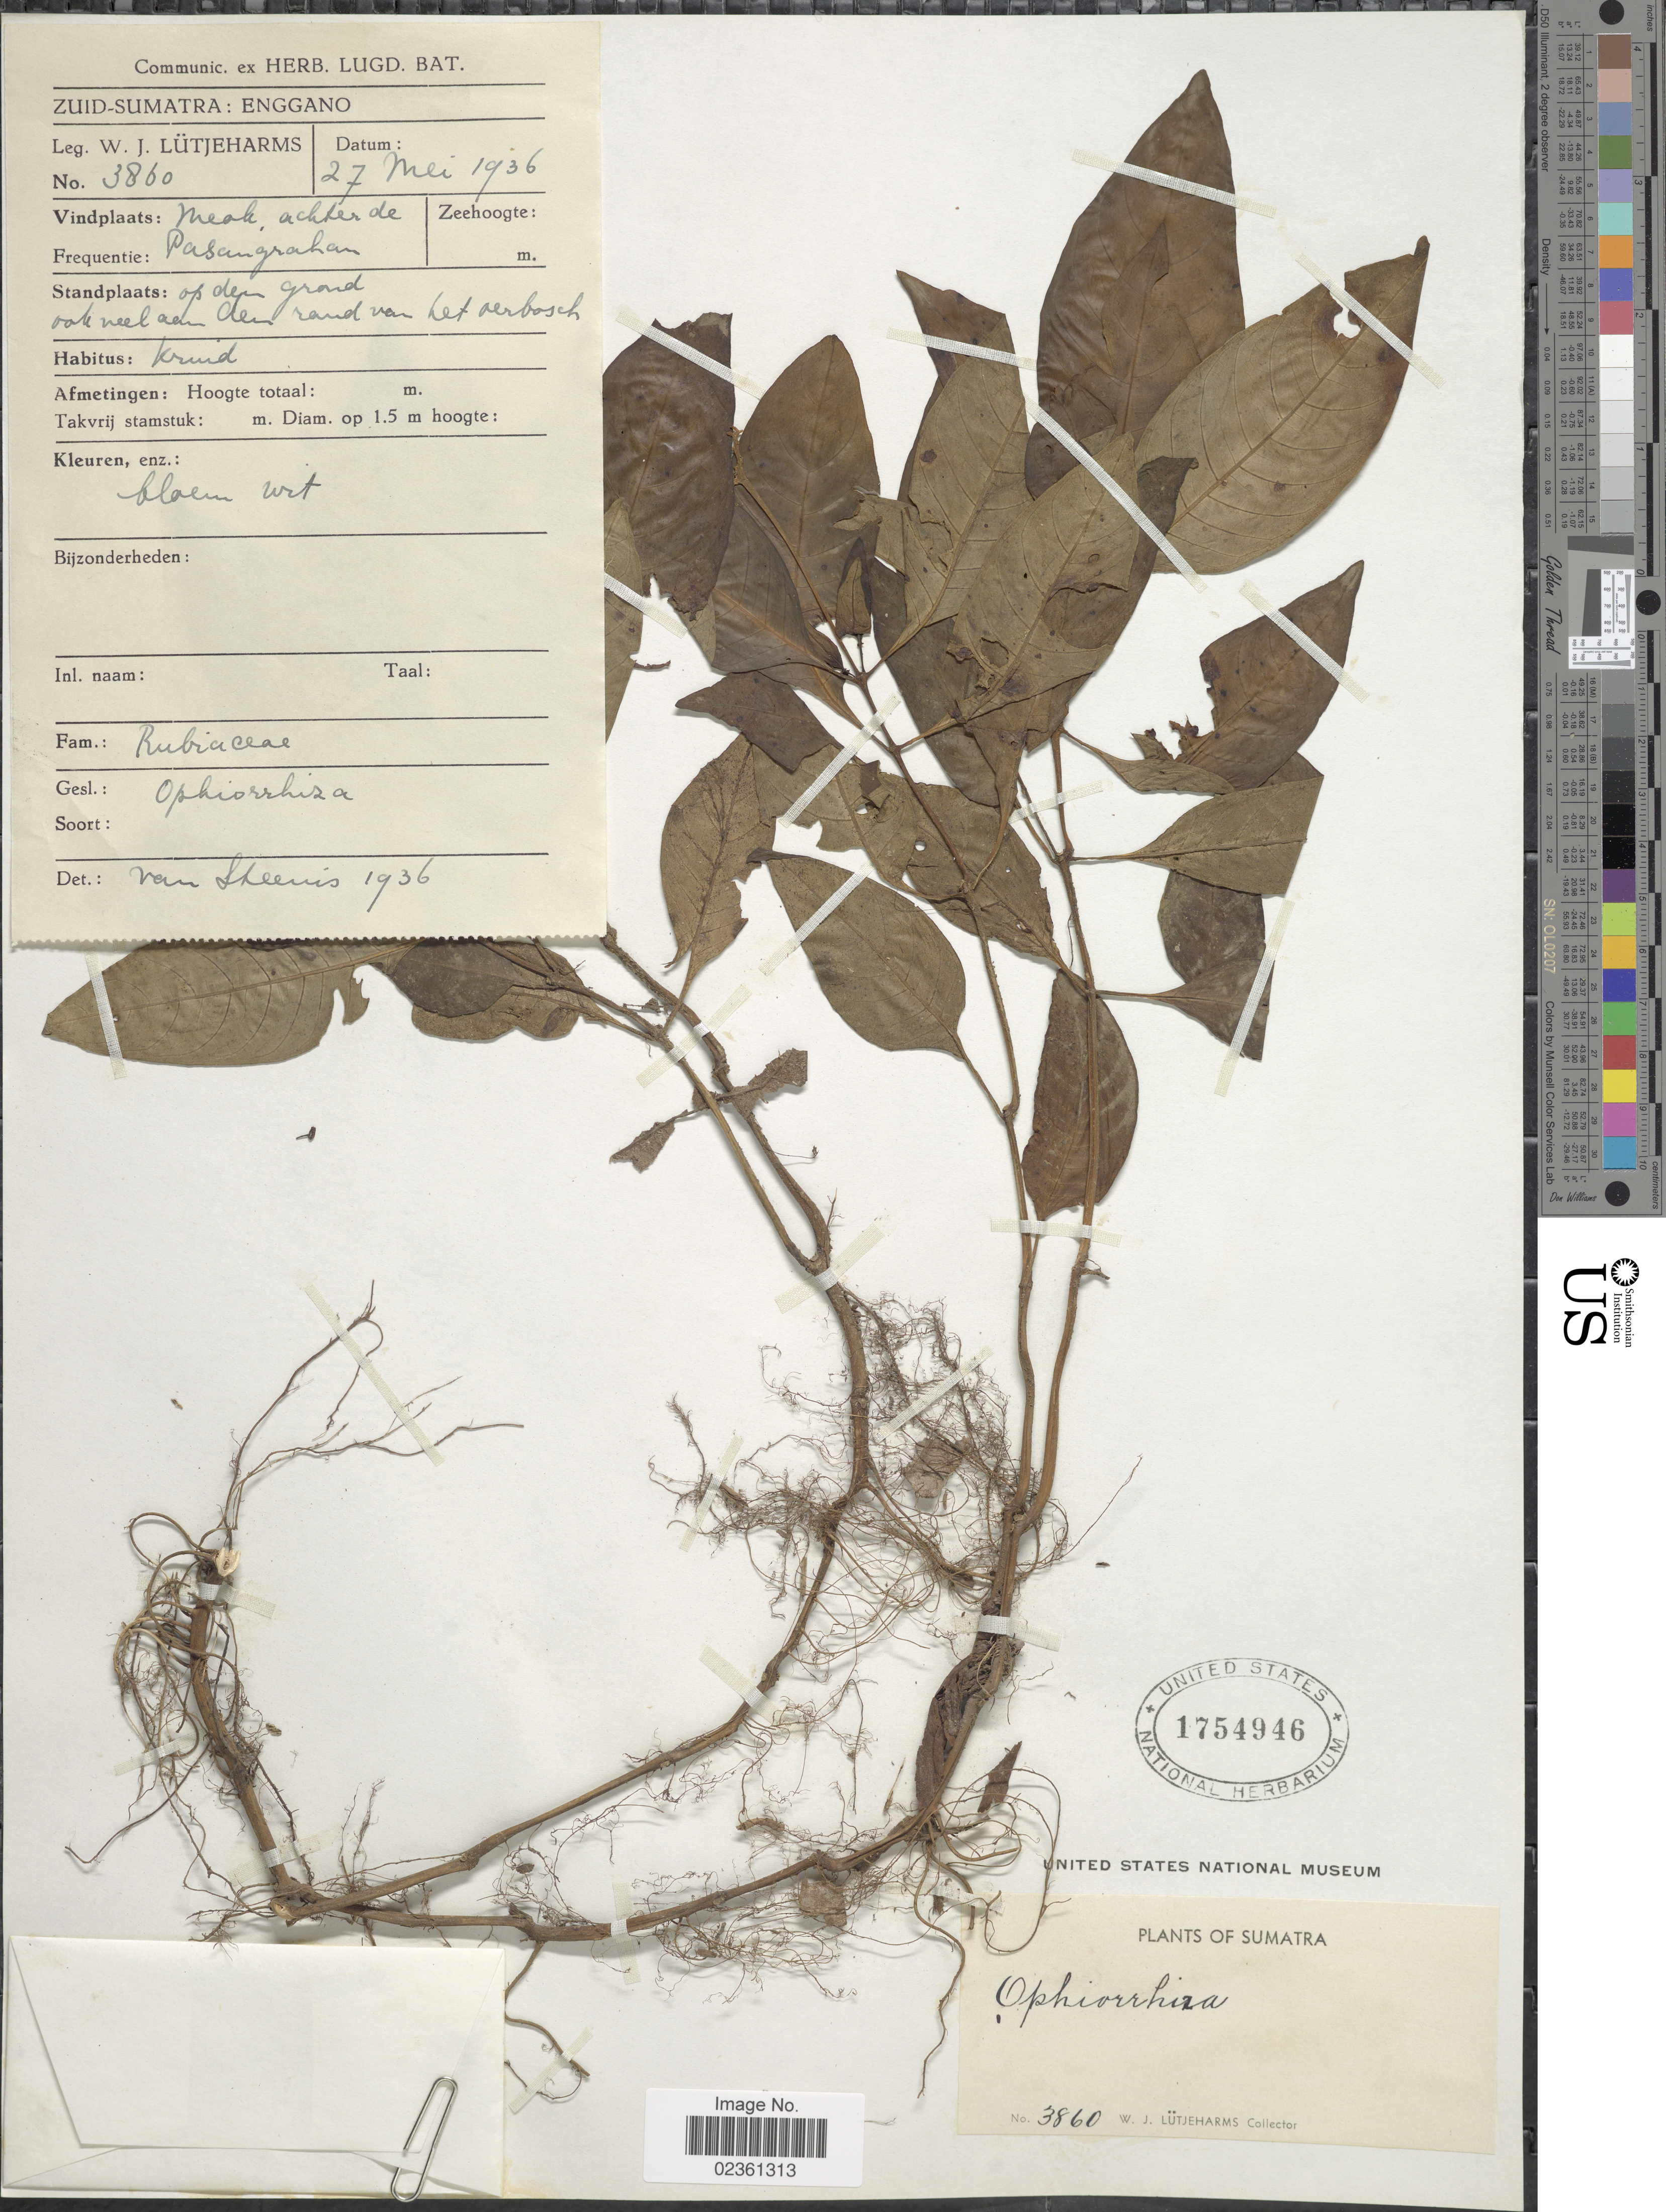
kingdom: Plantae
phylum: Tracheophyta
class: Magnoliopsida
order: Gentianales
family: Rubiaceae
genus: Ophiorrhiza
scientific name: Ophiorrhiza sp.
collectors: W. Lütjeharms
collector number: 3860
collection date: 1936-05-27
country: Indonesia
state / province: Sumatra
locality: Zuid-Sumatra: Enggano, Meak, achter de Pasangrahan, op den grond pok veel aan den rand van het oerbosch.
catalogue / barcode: US 1754946